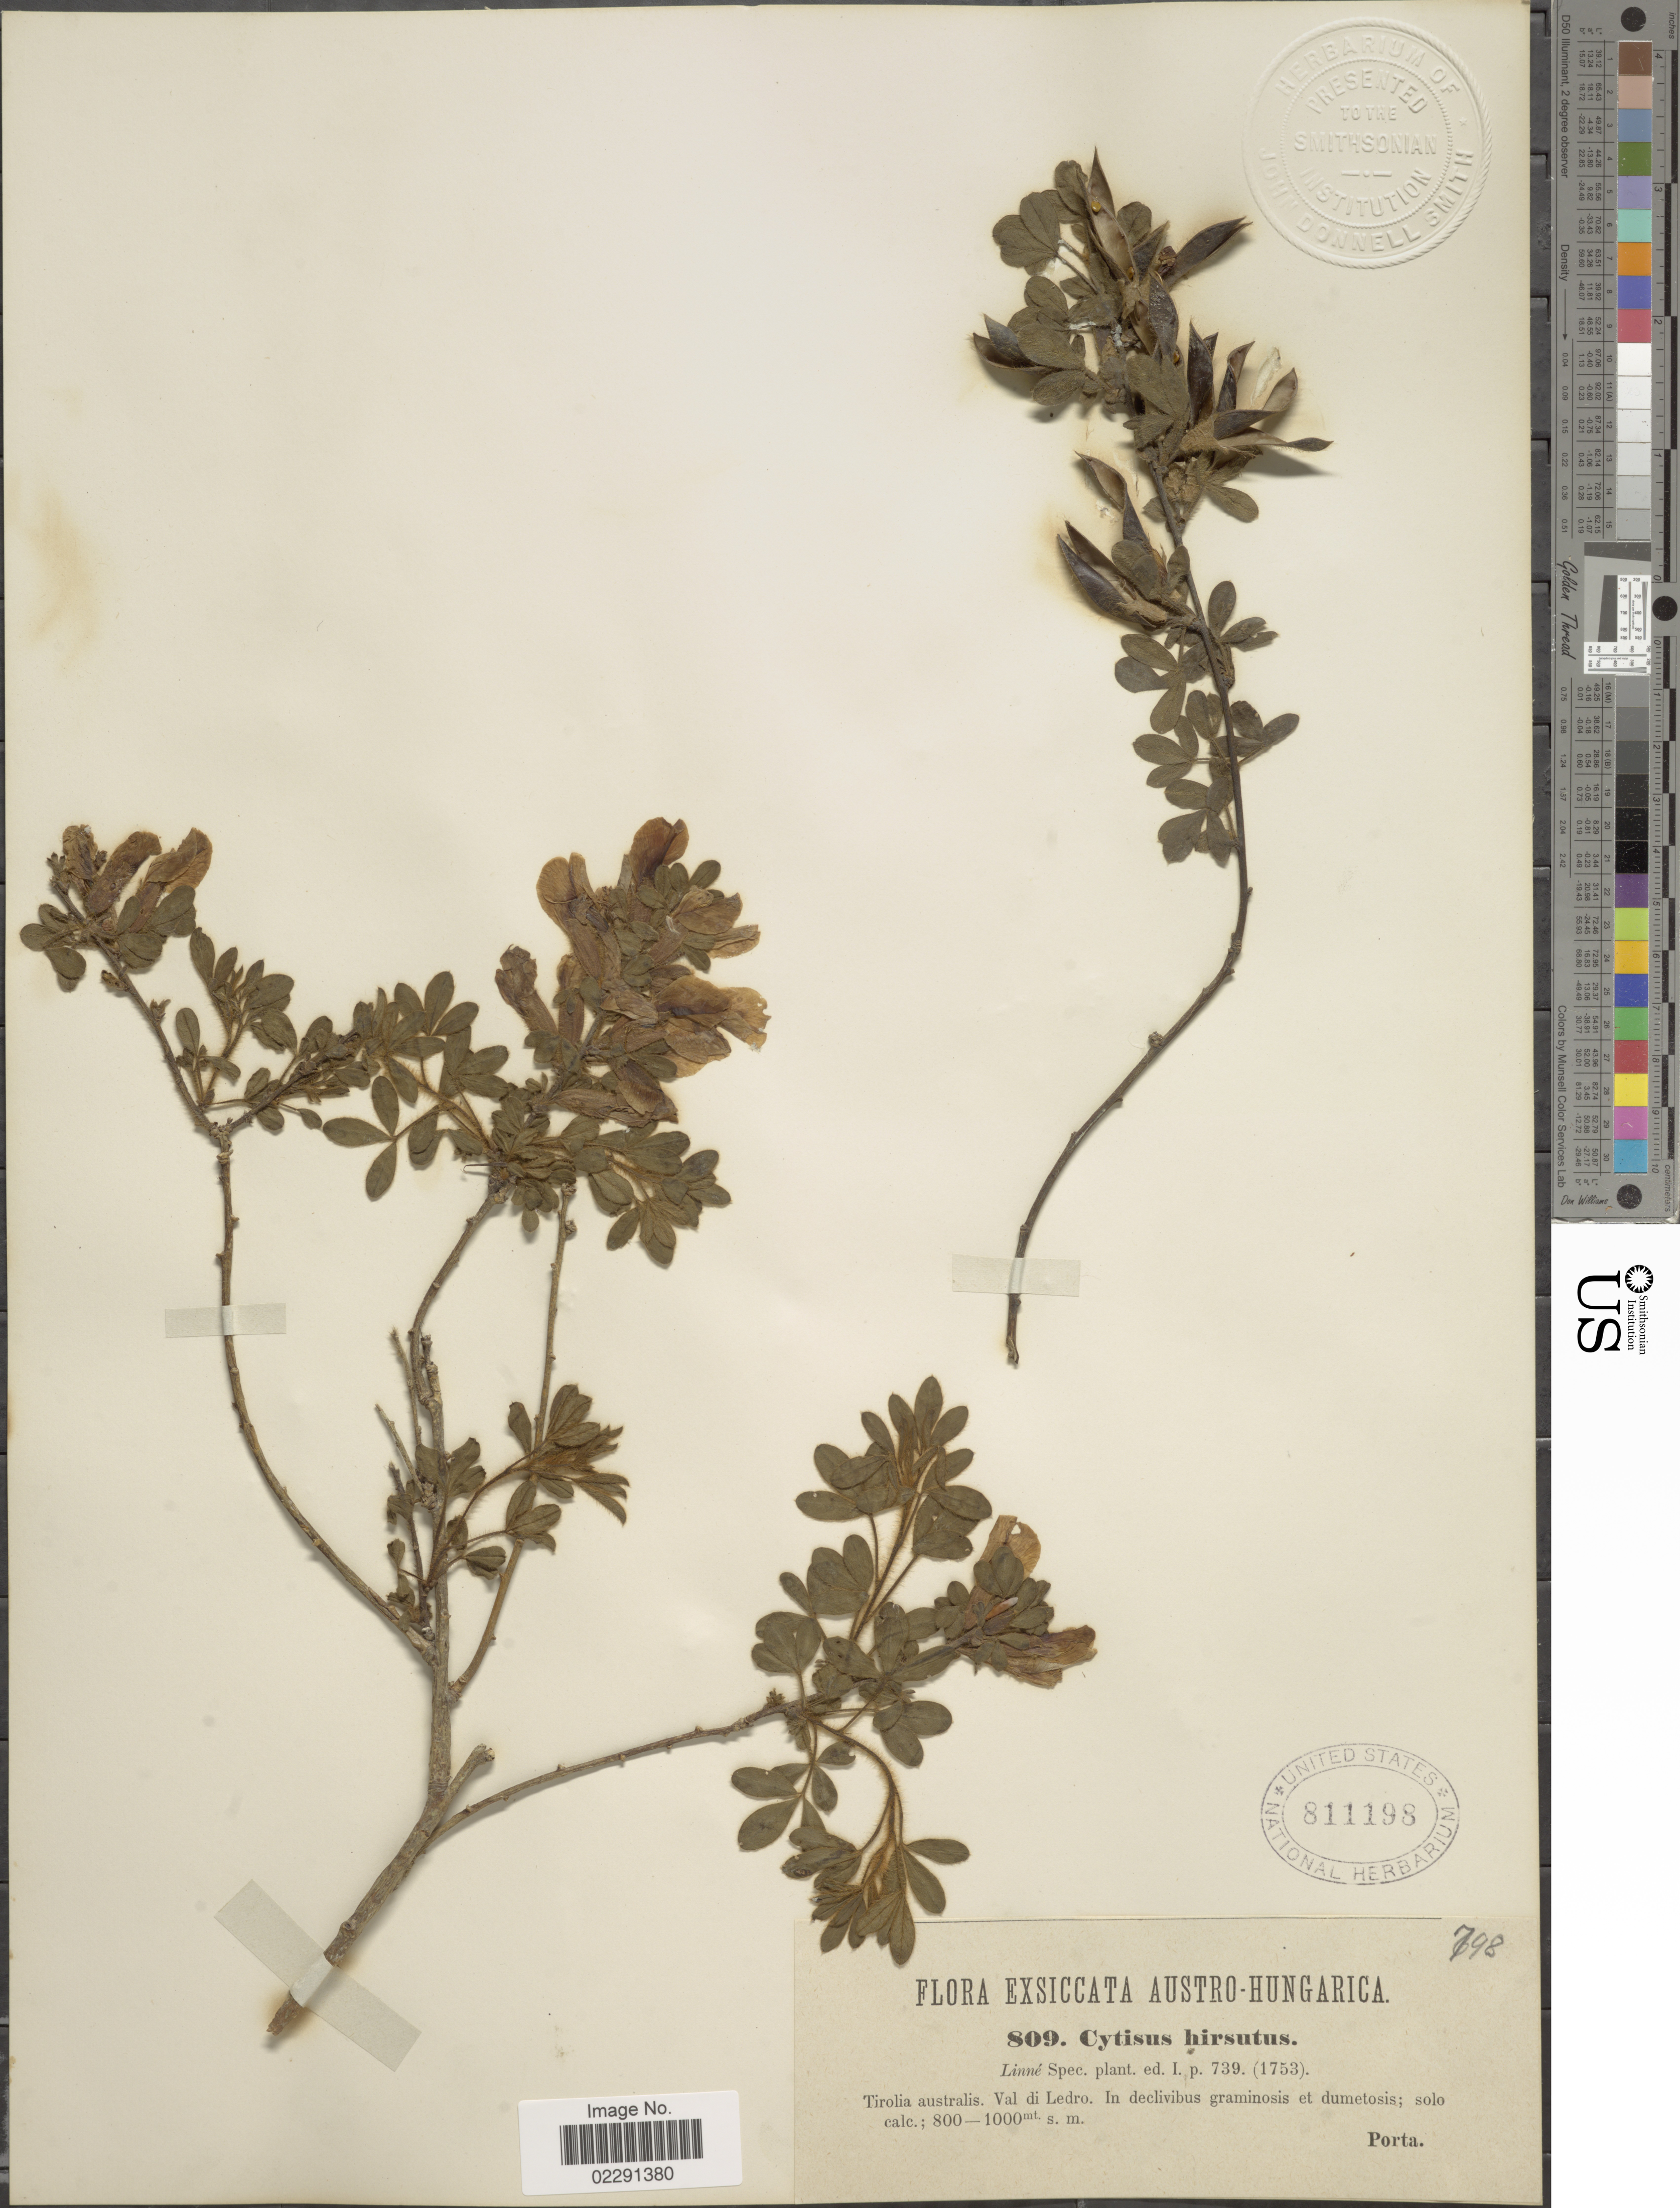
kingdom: Plantae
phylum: Tracheophyta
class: Magnoliopsida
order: Fabales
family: Fabaceae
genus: Cytisus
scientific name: Cytisus hirsutus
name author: L.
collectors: -- Porta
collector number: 809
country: Austria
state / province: Tirol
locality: Tirolia, Val di Ledro, in declivibus graminosis et dumetosis.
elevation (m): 800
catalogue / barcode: US 811198